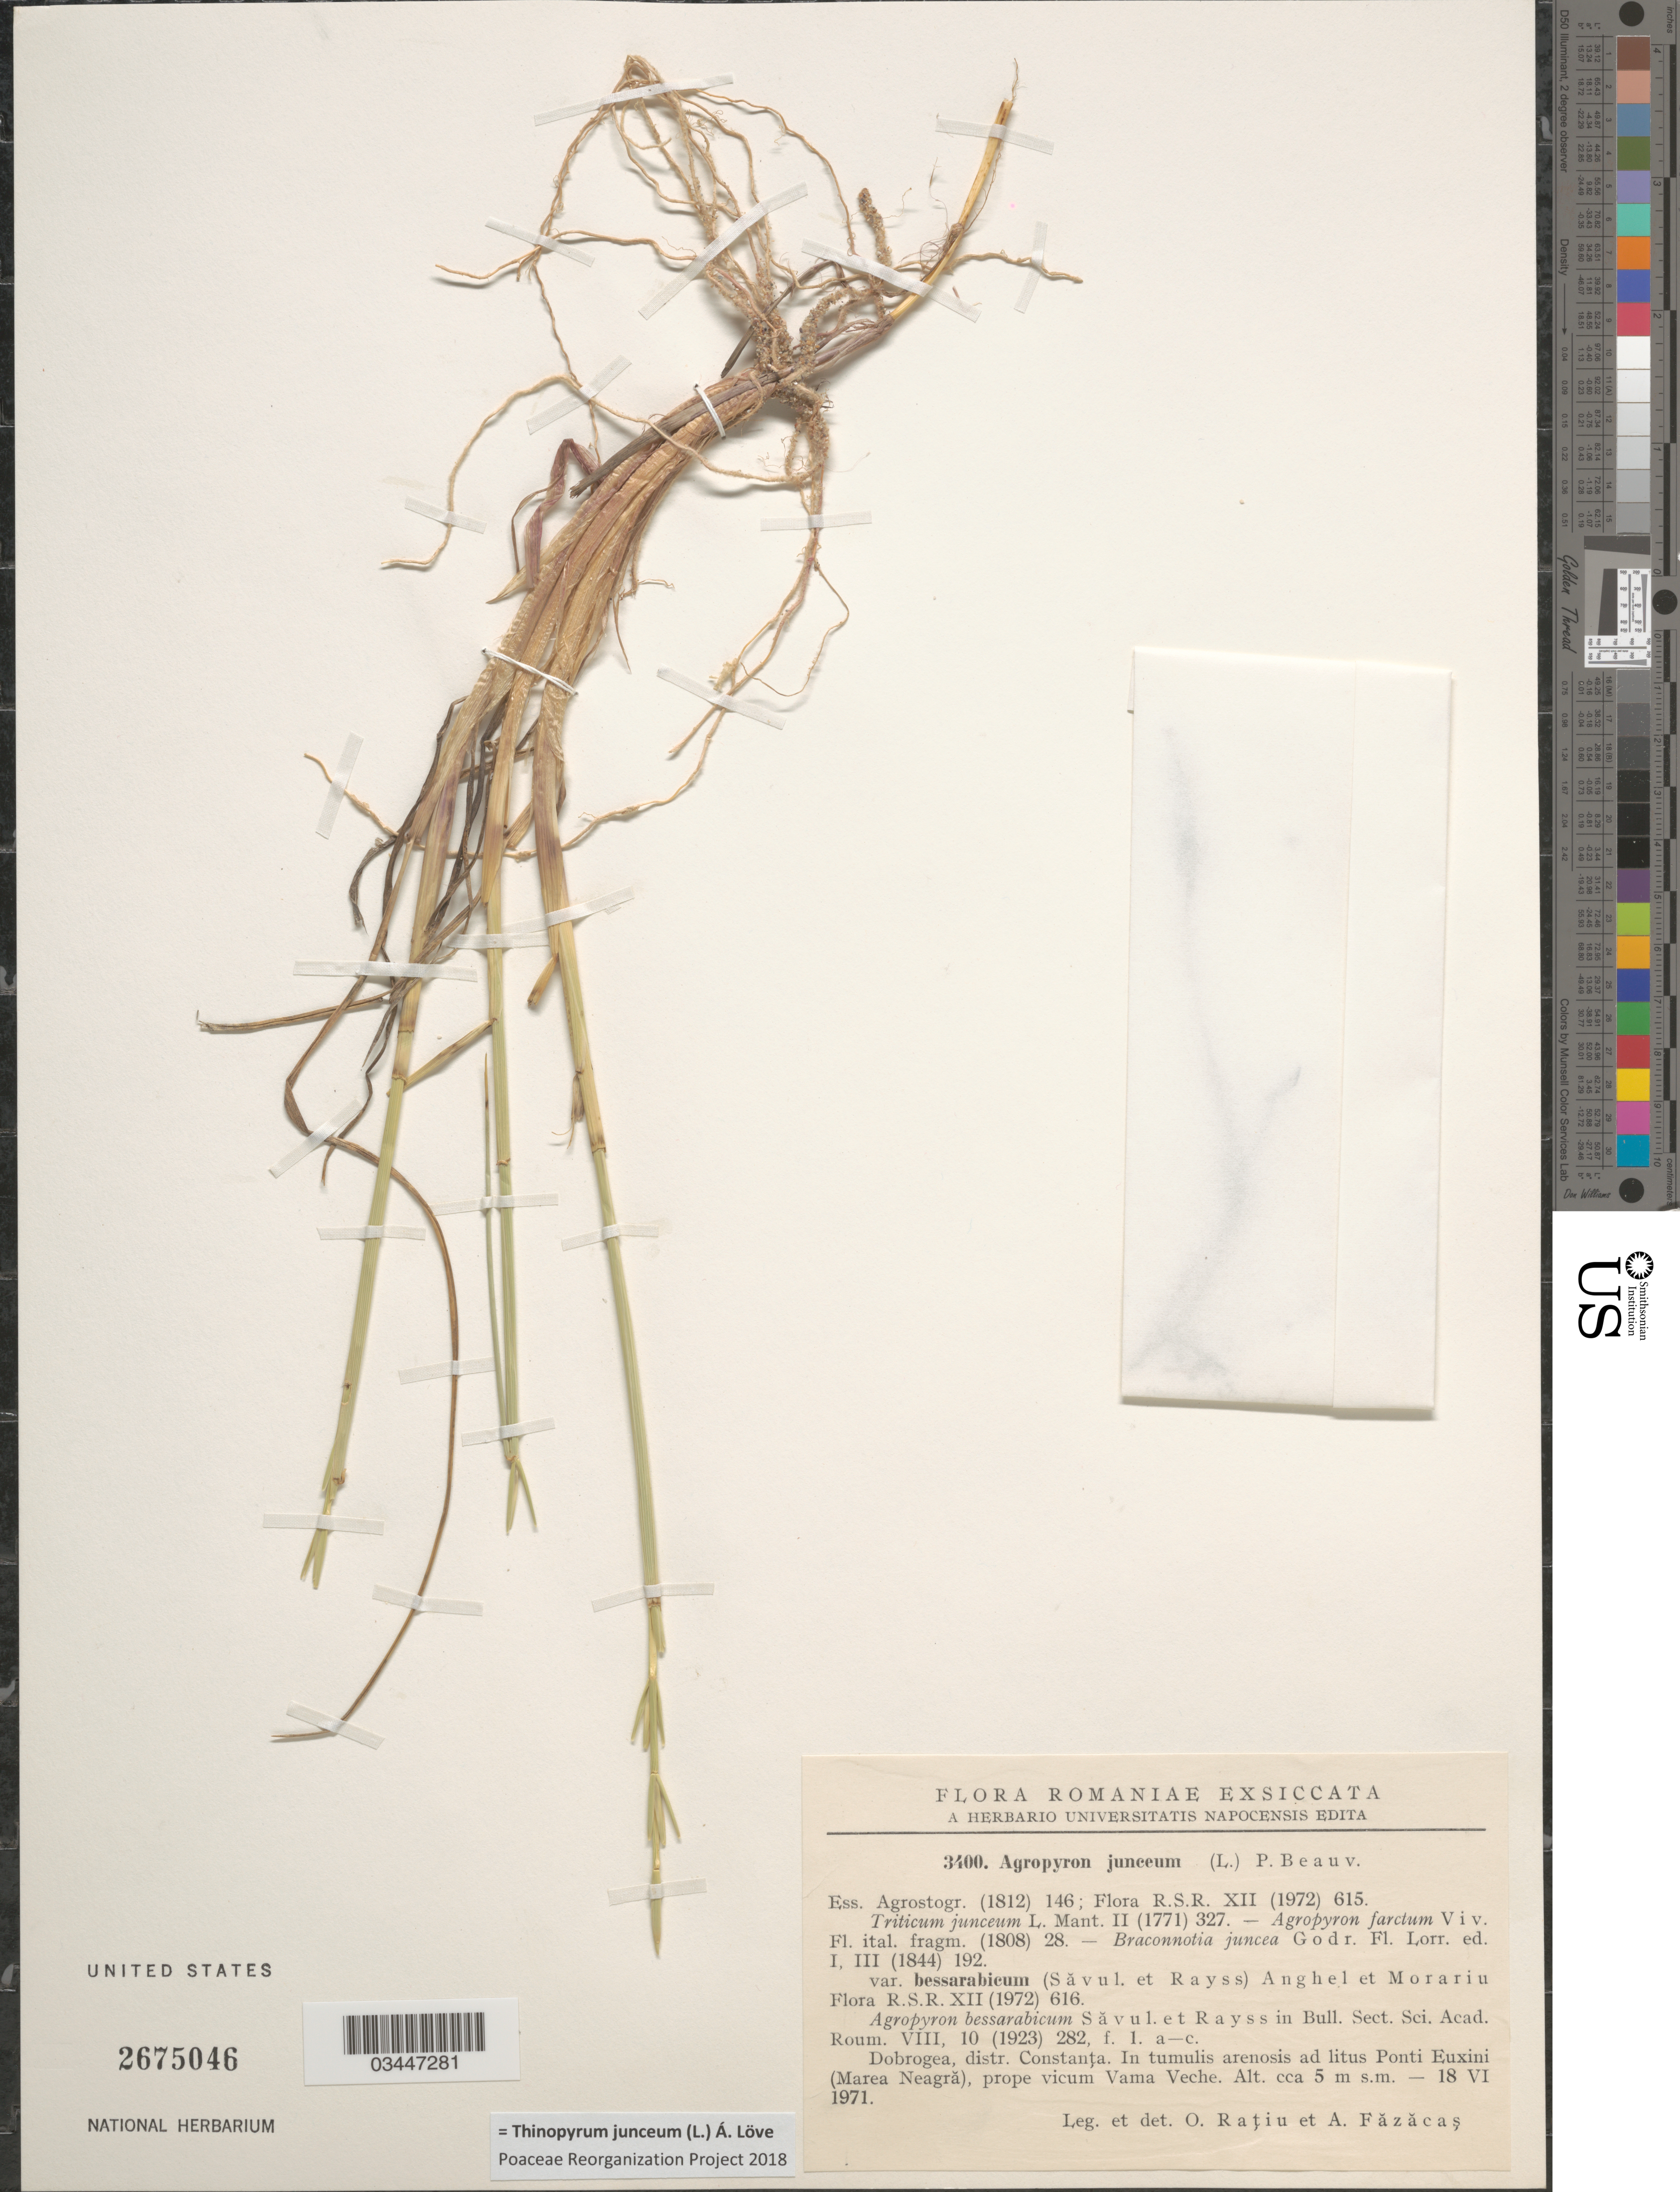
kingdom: Plantae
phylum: Tracheophyta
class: Liliopsida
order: Poales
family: Poaceae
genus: Thinopyrum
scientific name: Thinopyrum junceum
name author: (L.) Á. Löve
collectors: O. Ratiu & A. Fazacas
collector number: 3400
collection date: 1971-06-18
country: Romania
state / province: Constanta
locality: Romaniae. Dobrogea, distr. Constanţa. In tumulis arenosis ad litus Ponti Euxini (Marea Neagră), prope vicum Vama Veche.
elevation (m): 5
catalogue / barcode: US 2675046